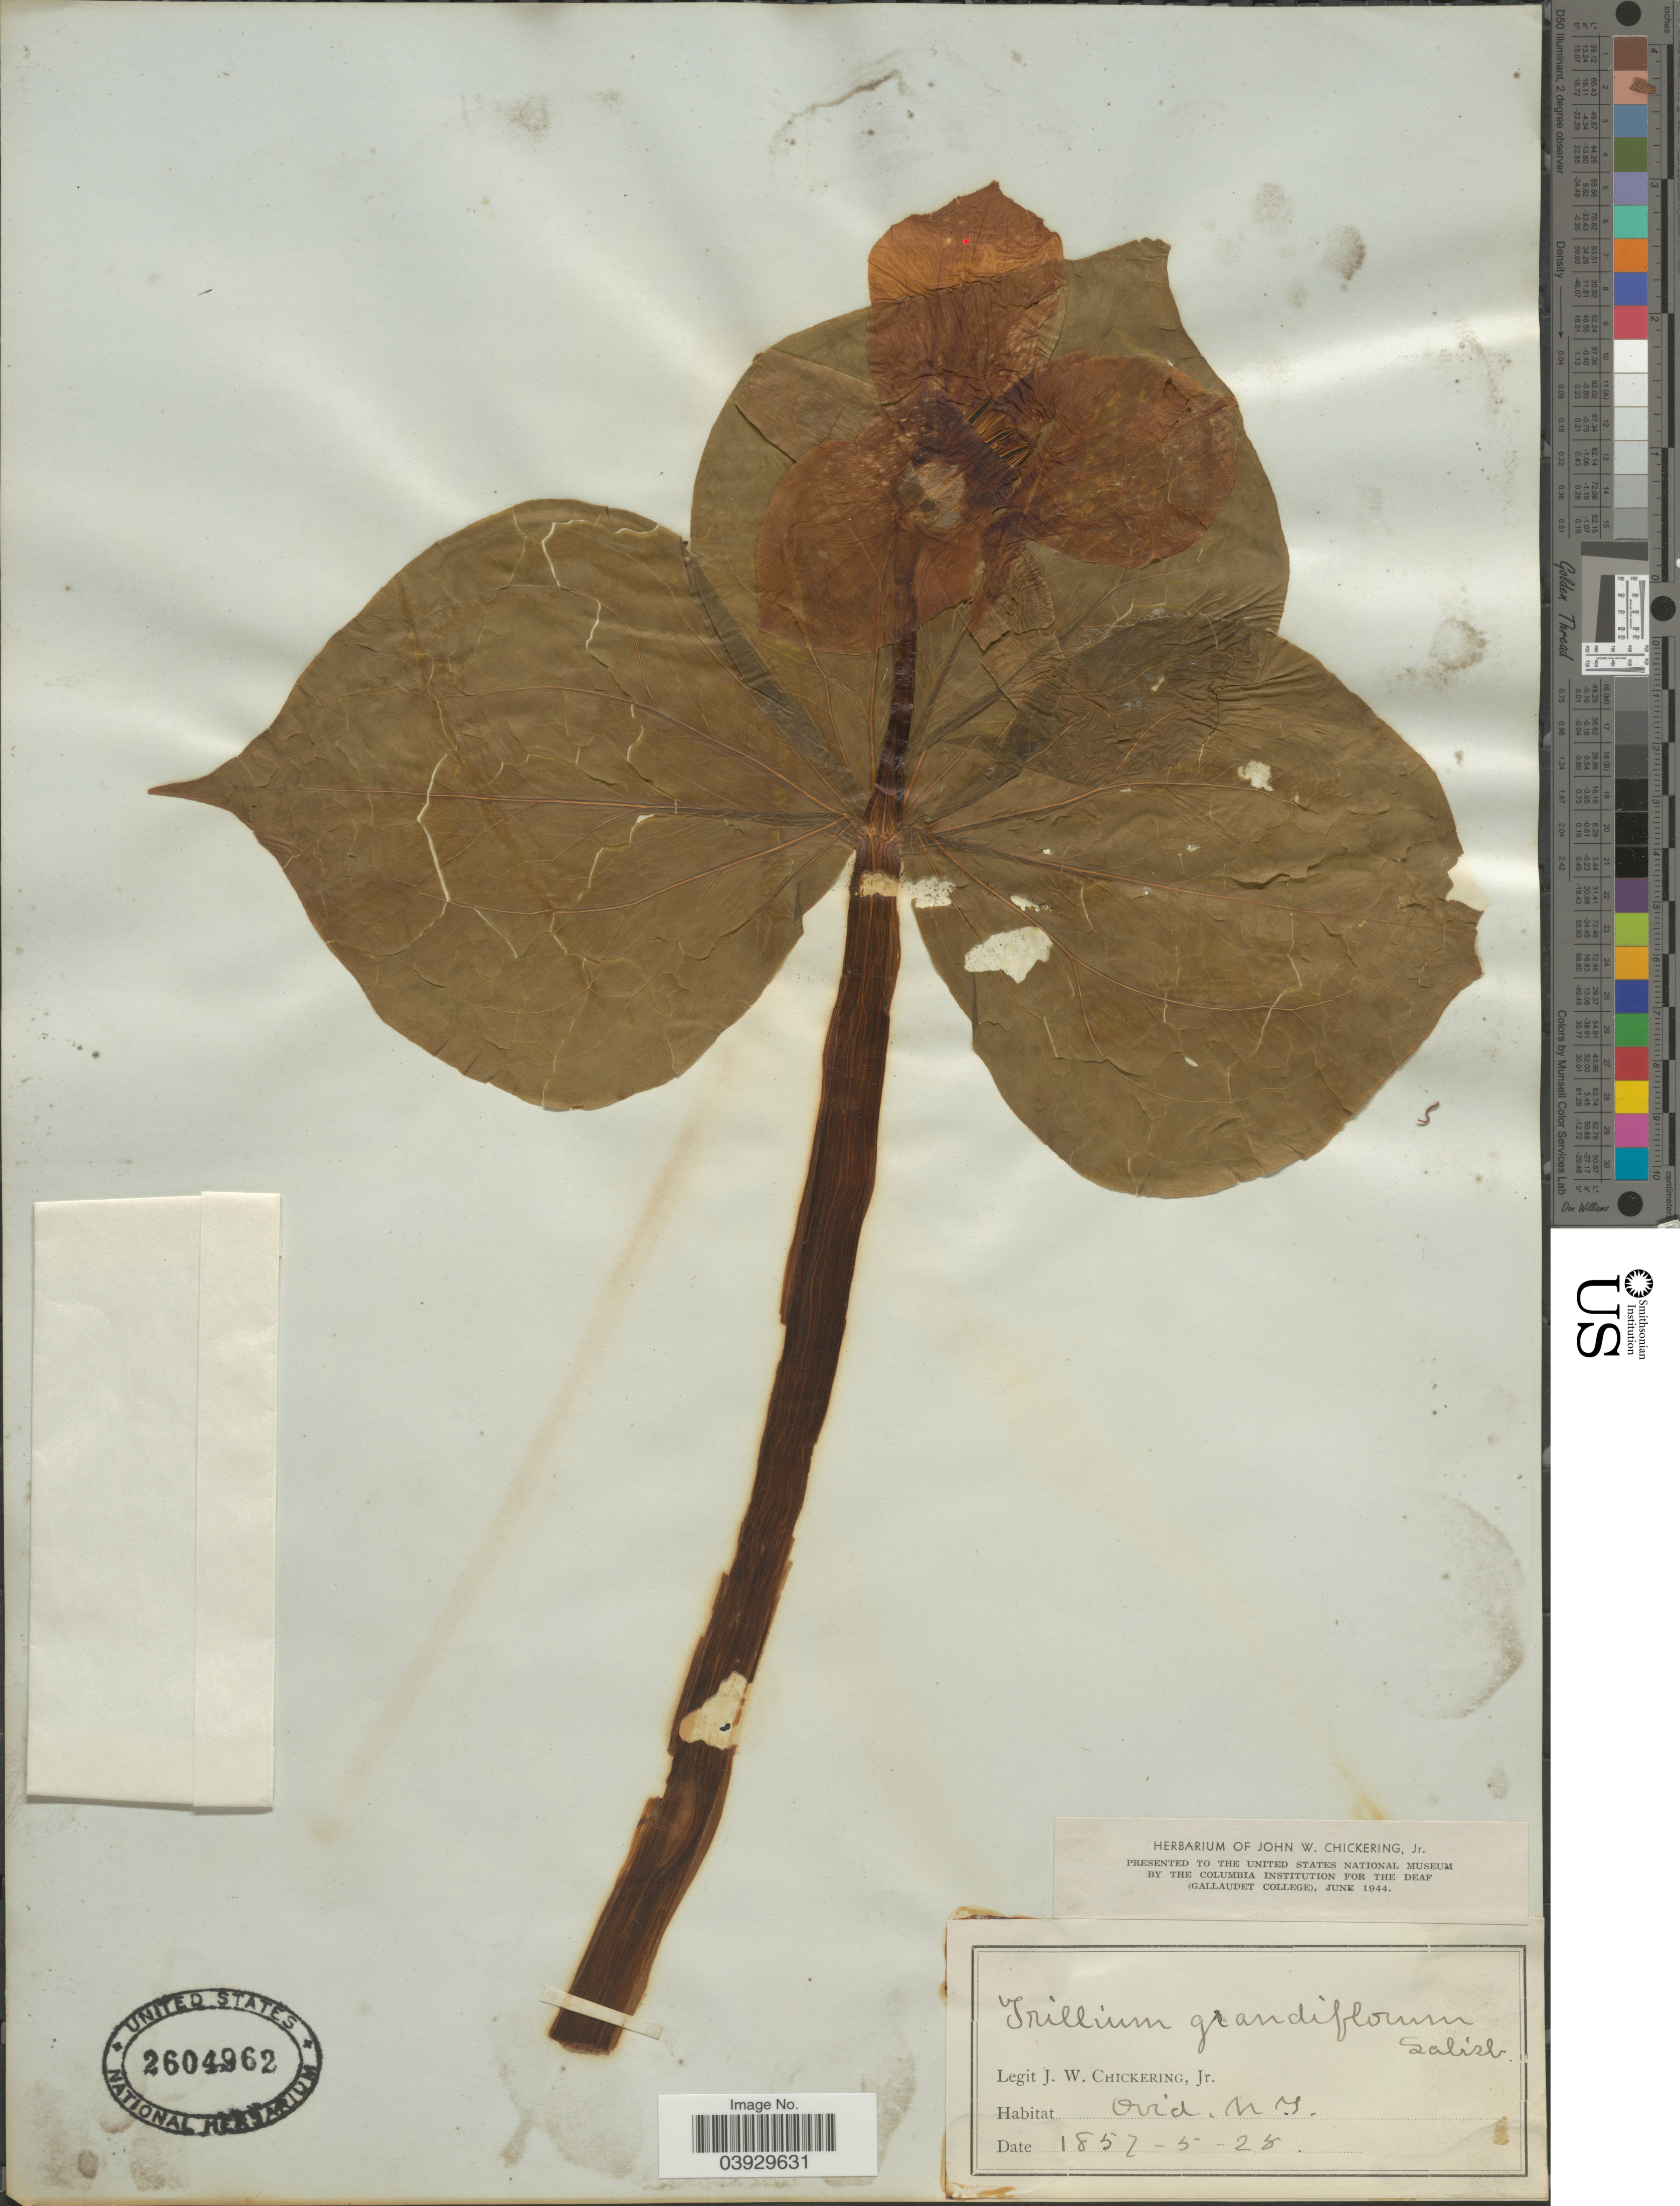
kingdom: Plantae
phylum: Tracheophyta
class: Liliopsida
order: Liliales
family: Melanthiaceae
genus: Trillium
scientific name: Trillium grandiflorum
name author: (Michx.) Salisb.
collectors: J. Chickering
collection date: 1857-05-25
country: United States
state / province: New York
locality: Ovid.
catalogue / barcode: US 2604962